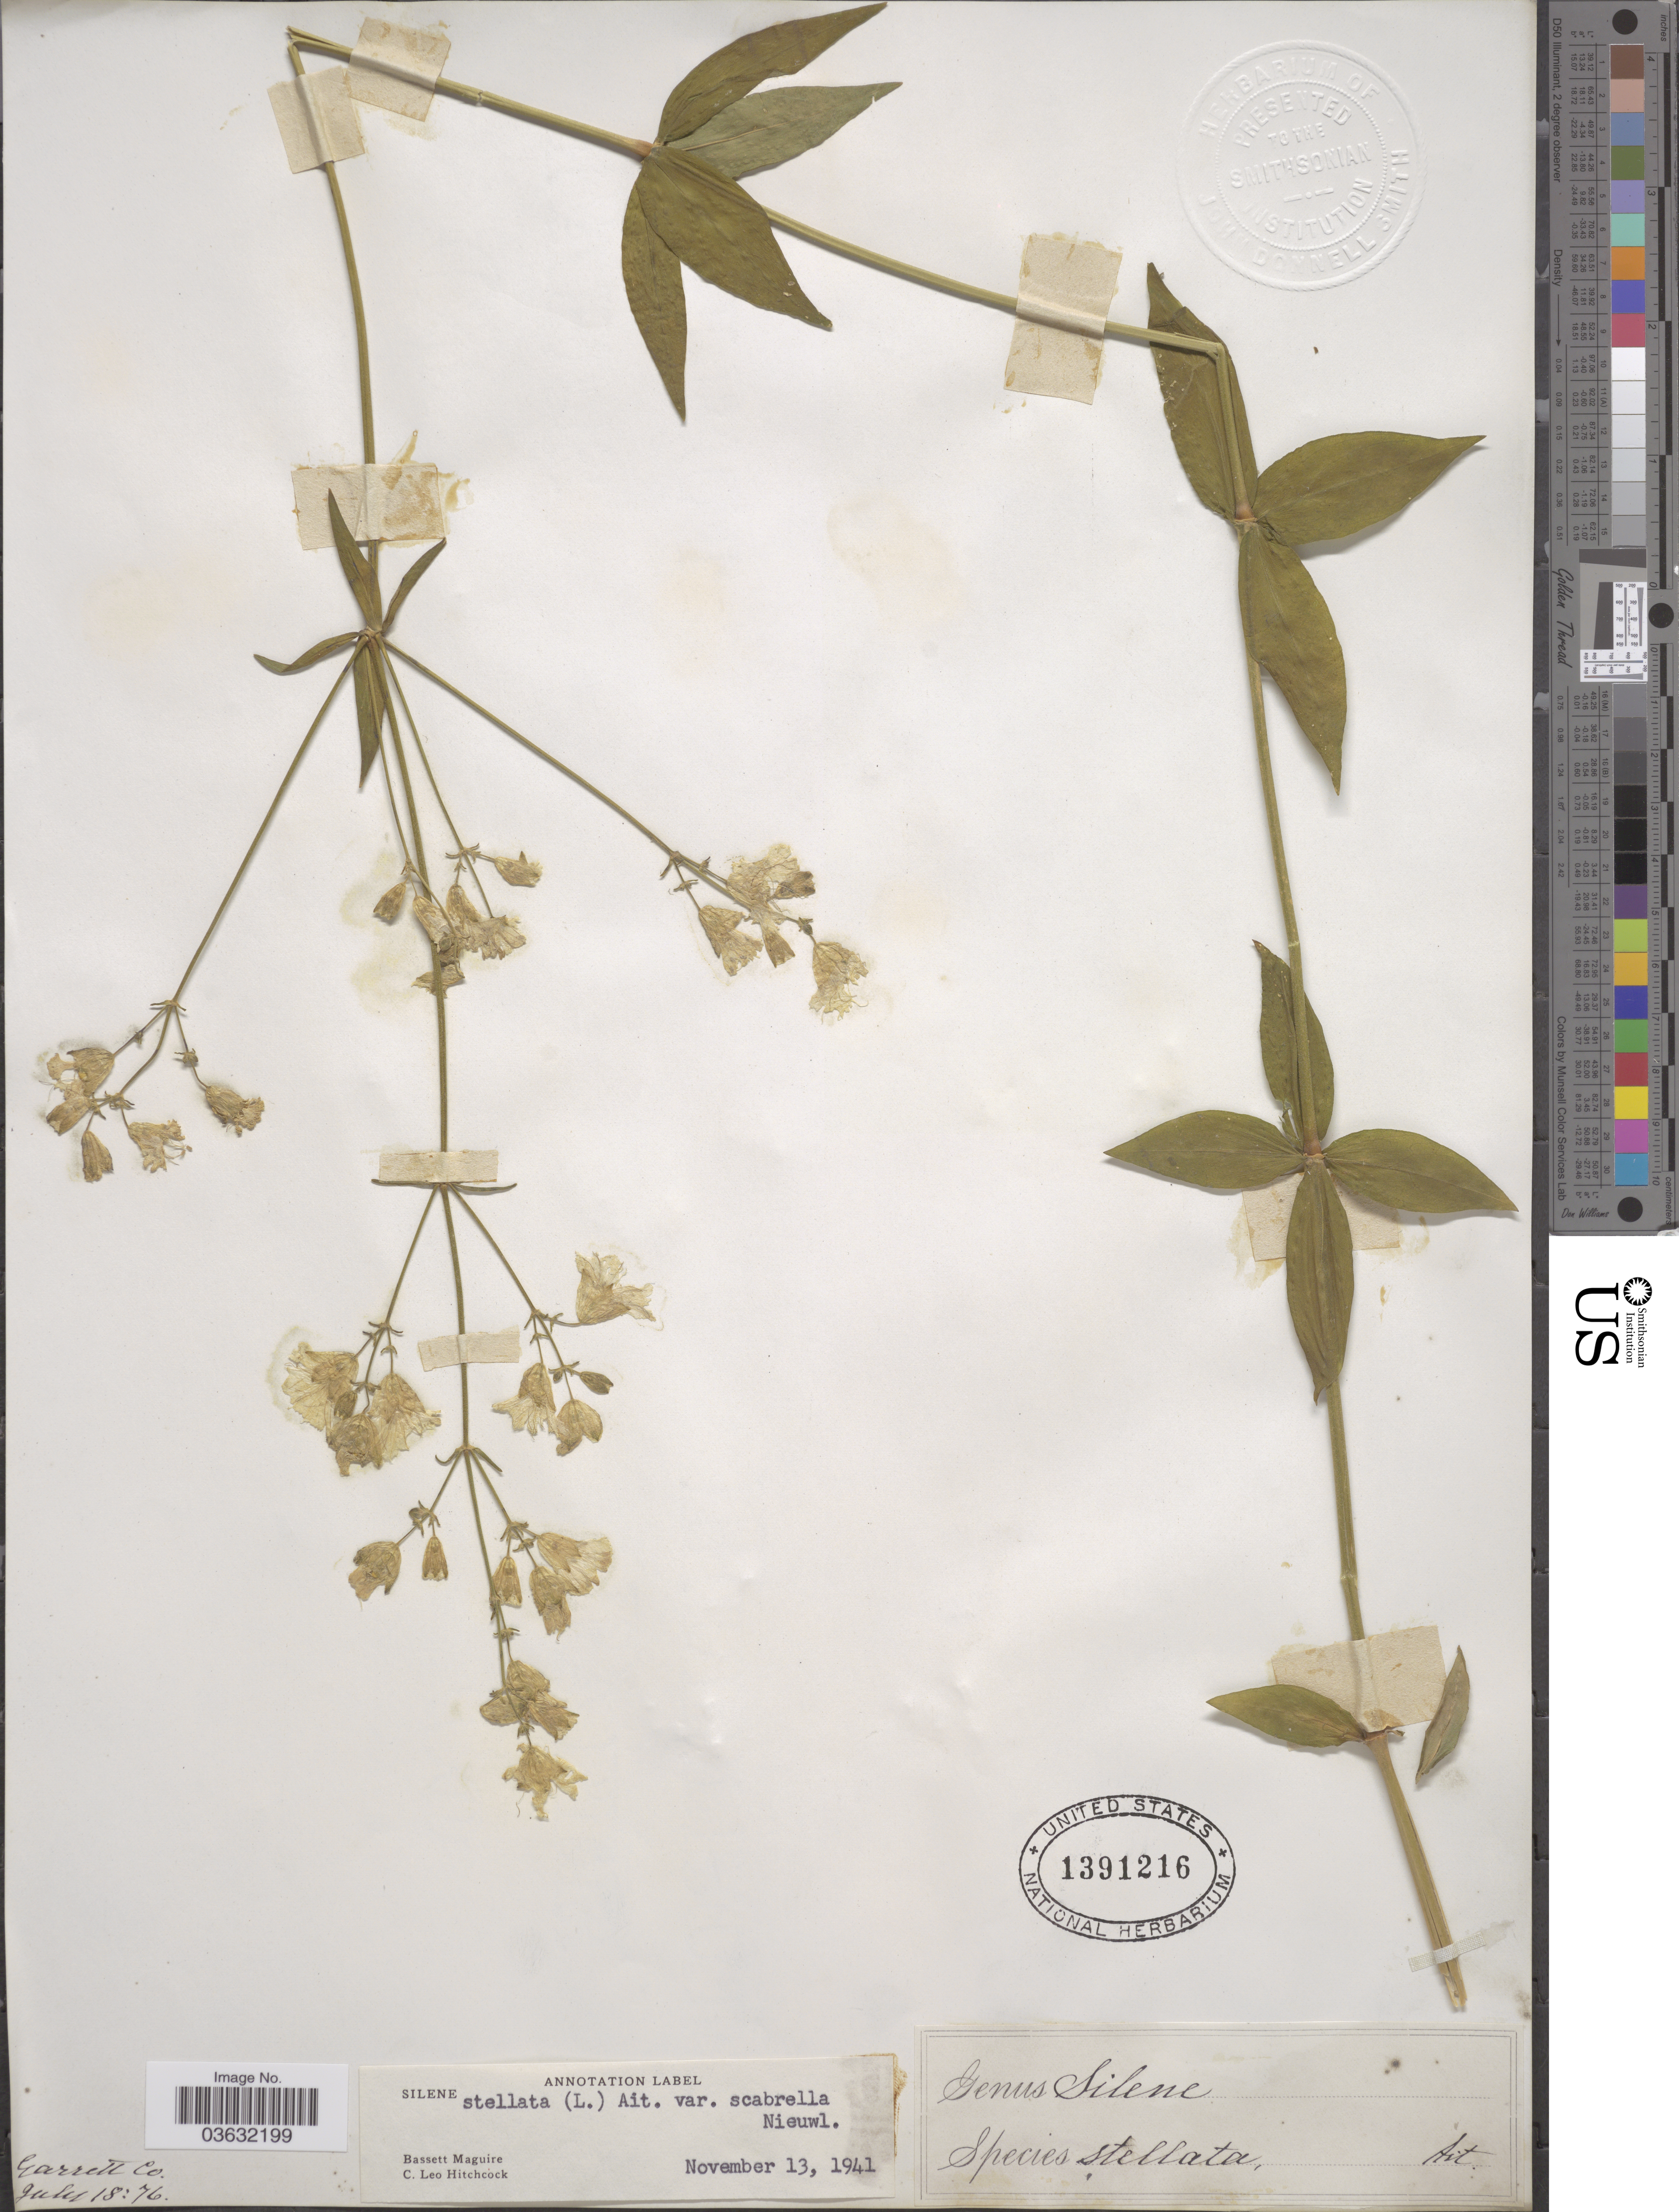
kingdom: Plantae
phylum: Tracheophyta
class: Magnoliopsida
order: Caryophyllales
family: Caryophyllaceae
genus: Silene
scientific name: Silene stellata var. scabrella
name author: (Nieuwl.) E.J. Palmer & Steyerm.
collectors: J. Donnell Smith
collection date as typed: Transcribed d/m/y: 18/7/76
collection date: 1876-07-18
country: United States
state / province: Maryland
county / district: Garrett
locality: Garrett Co.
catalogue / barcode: US 1391216